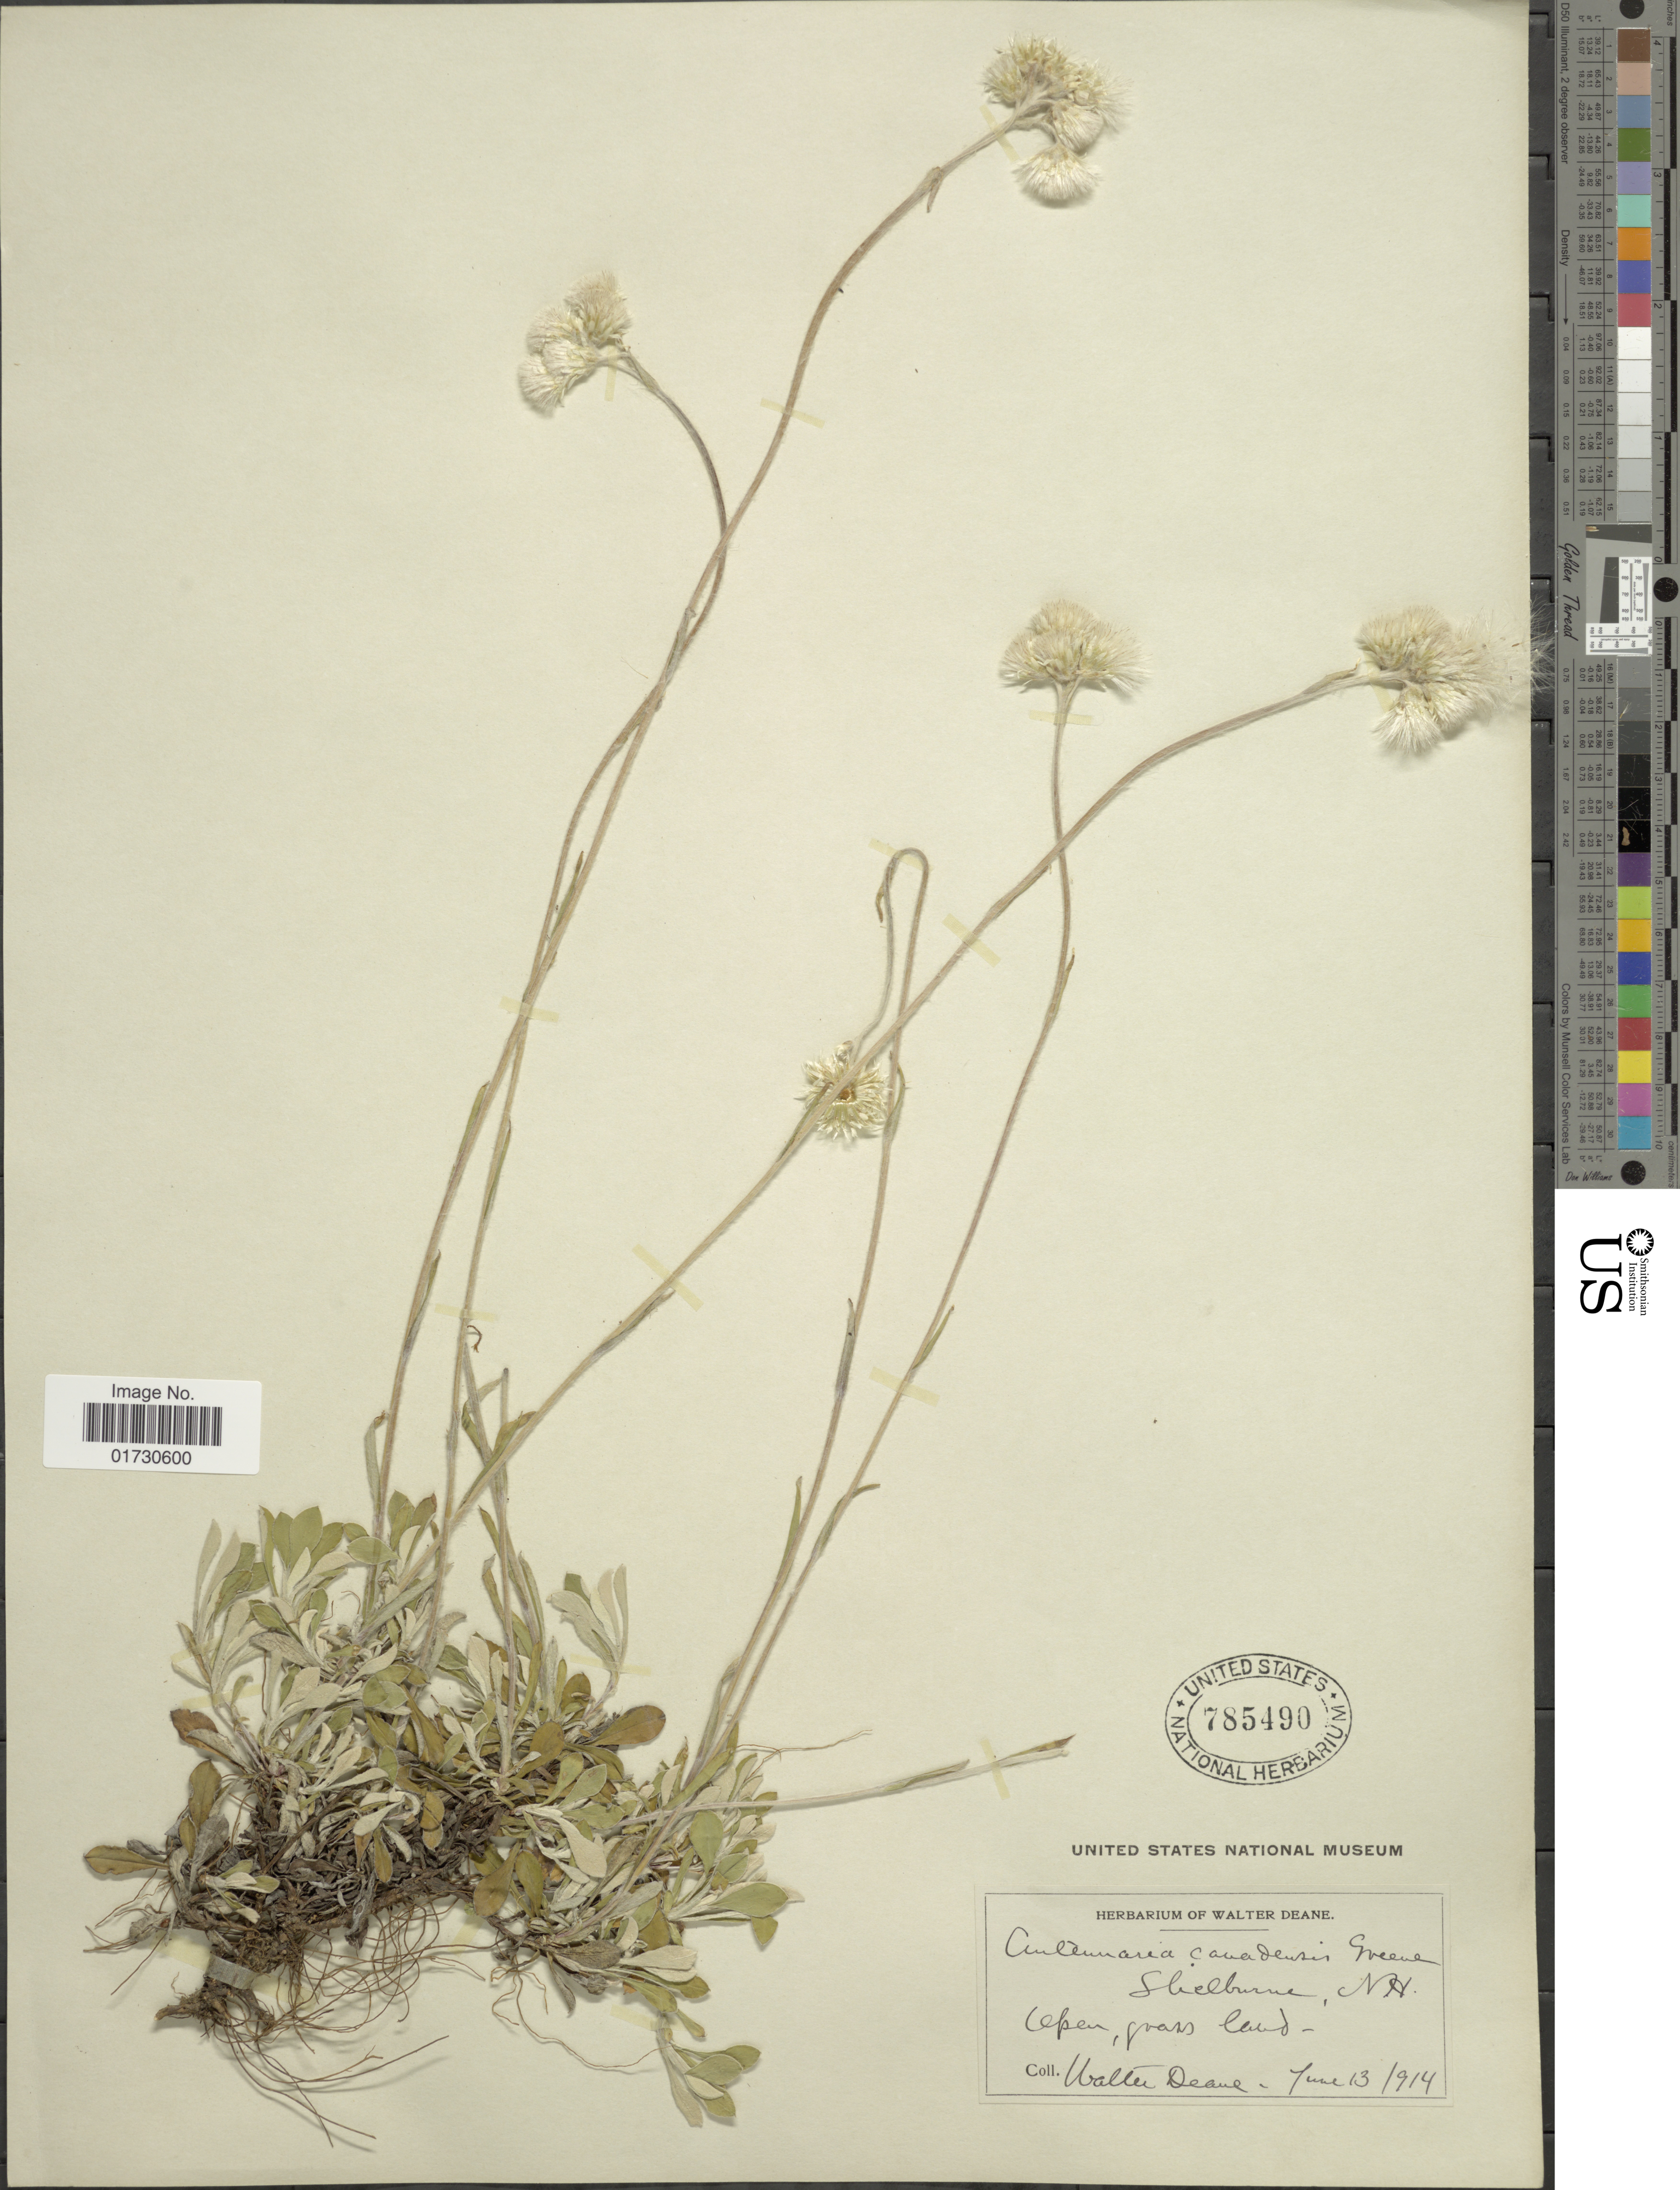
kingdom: Plantae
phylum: Tracheophyta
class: Magnoliopsida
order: Asterales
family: Asteraceae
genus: Antennaria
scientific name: Antennaria canadensis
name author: Greene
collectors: W. Deane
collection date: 1914-06-13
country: United States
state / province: New Hampshire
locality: Shelburne, N.H.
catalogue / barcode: US 785490